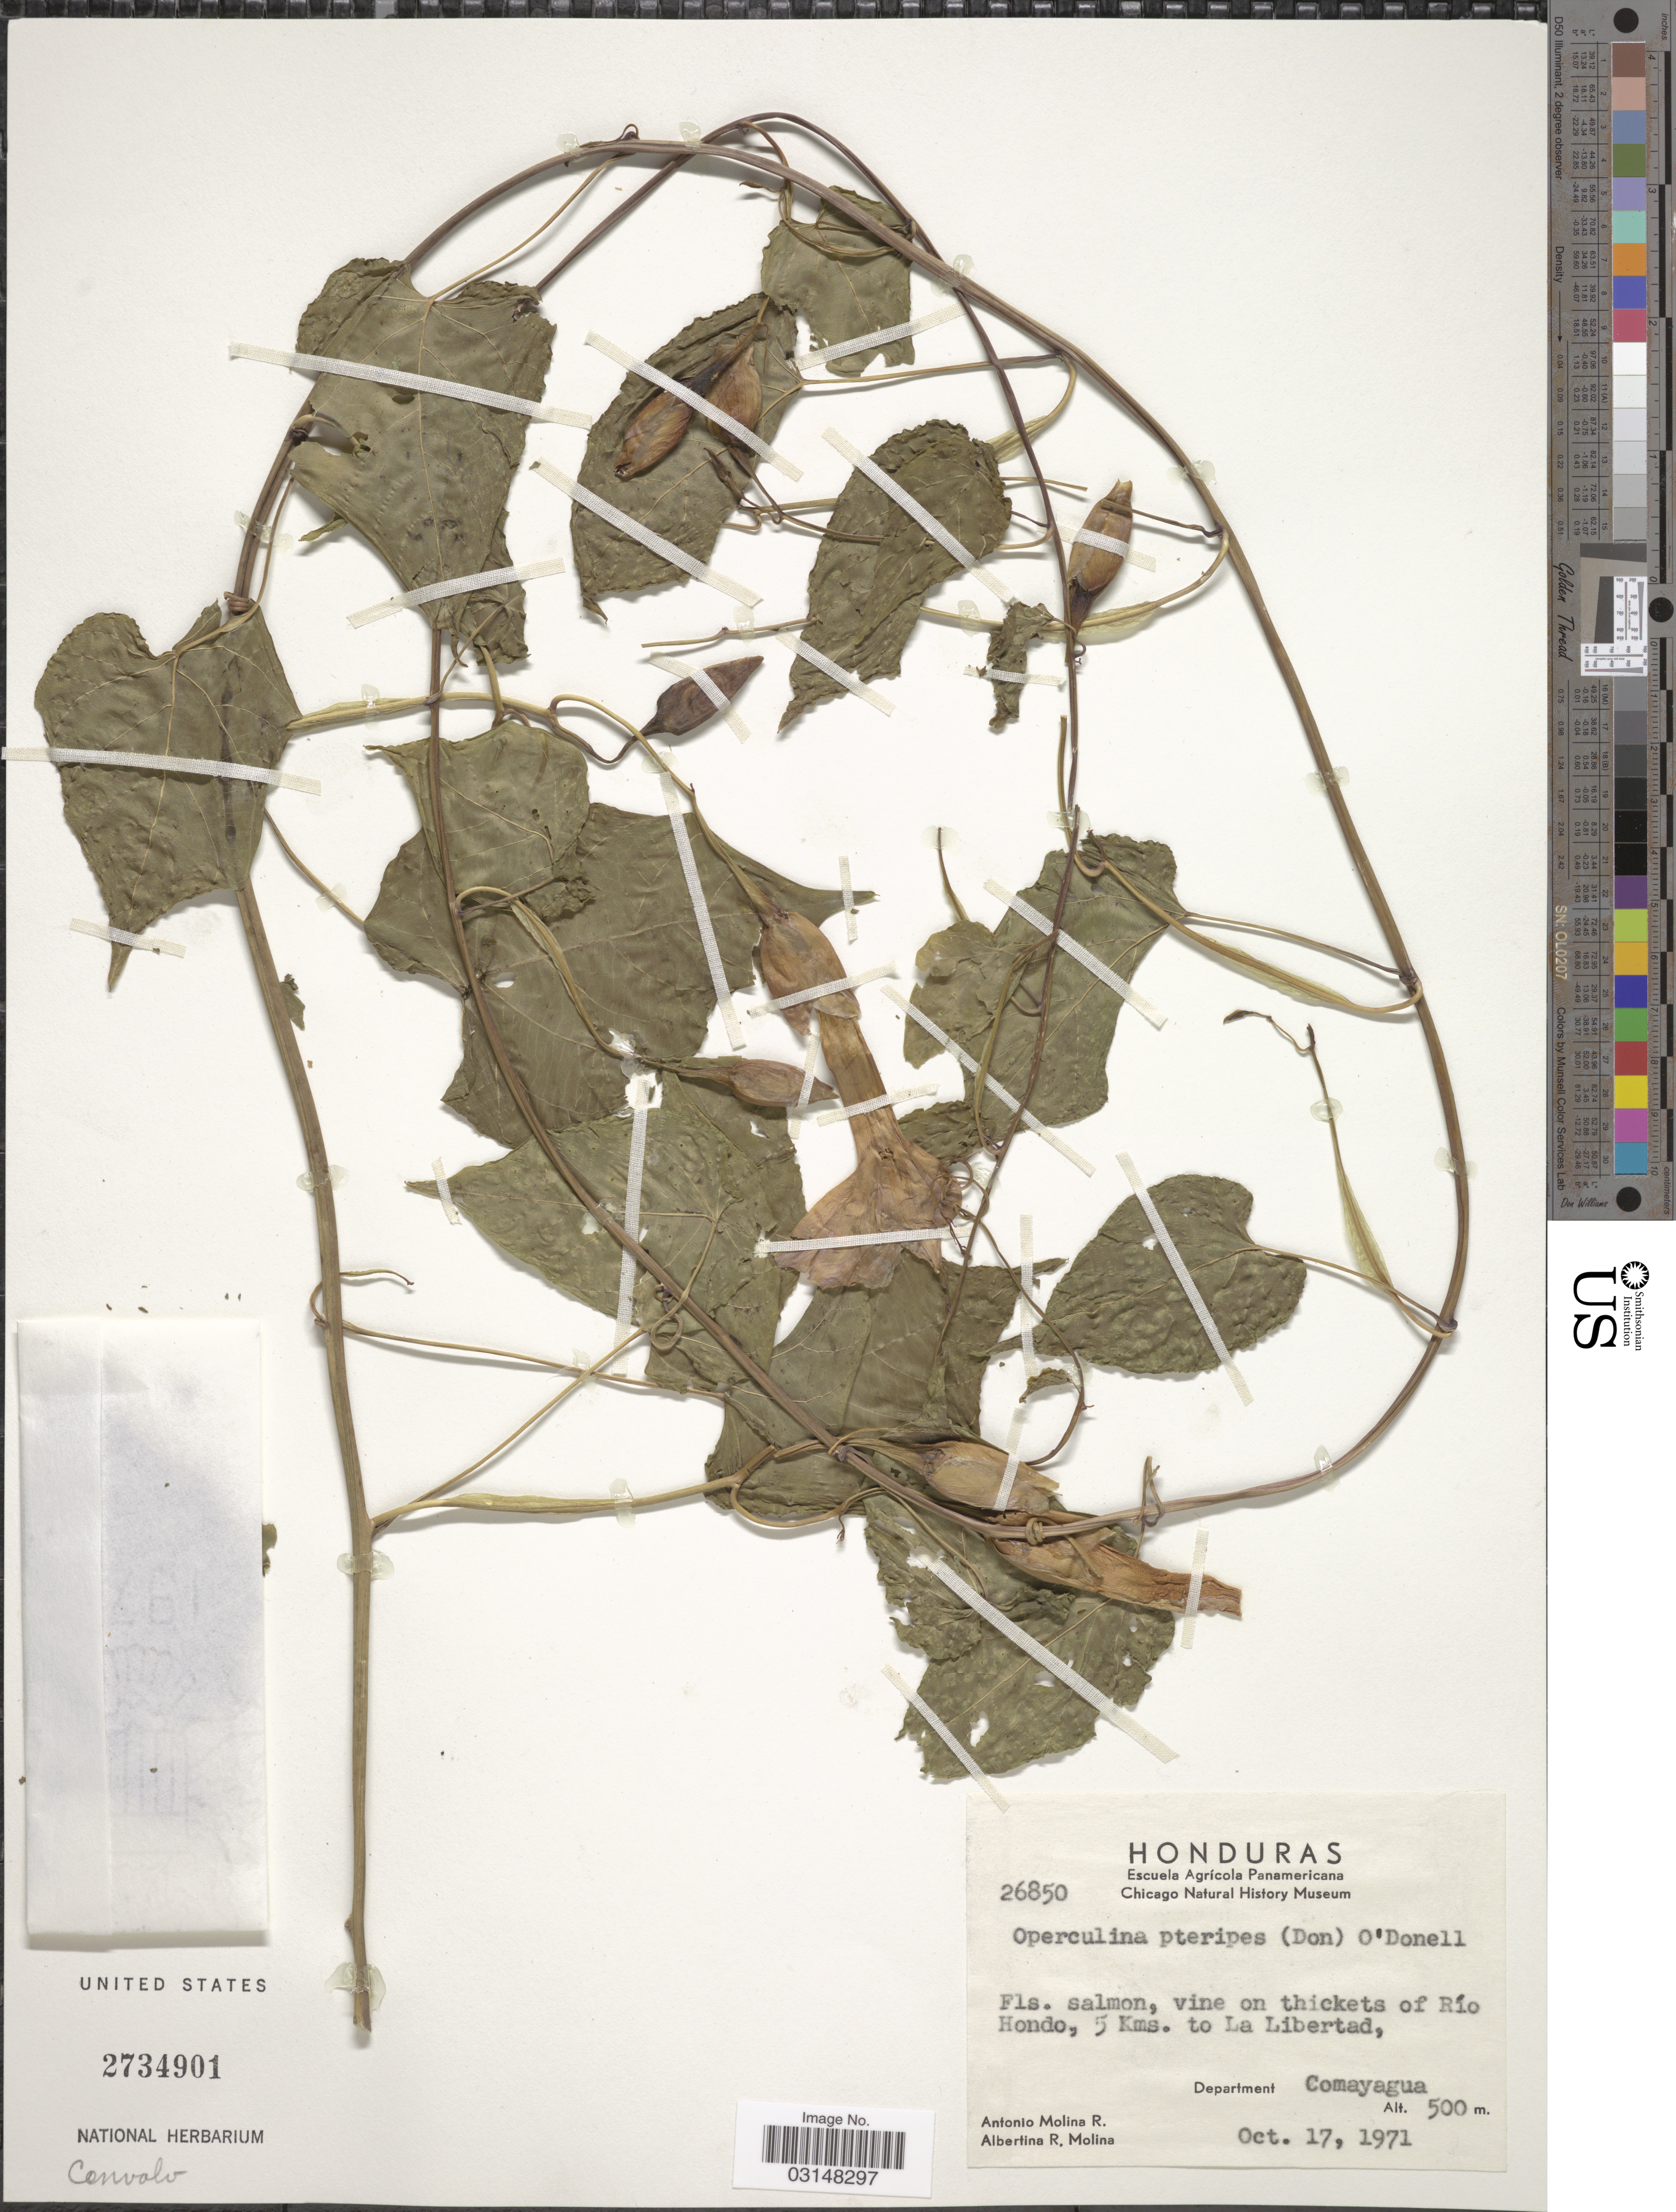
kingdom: Plantae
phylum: Tracheophyta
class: Magnoliopsida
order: Solanales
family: Convolvulaceae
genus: Operculina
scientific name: Operculina pteripes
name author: (G. Don) O'Donell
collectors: A. Molina R. & A. R. Molina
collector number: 26850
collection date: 1971-10-17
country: Honduras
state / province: Comayagua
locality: Vine on thickets of Río Hondo, 5 Kms. to La Libertad, Department Comayagua.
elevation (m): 500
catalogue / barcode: US 2734901